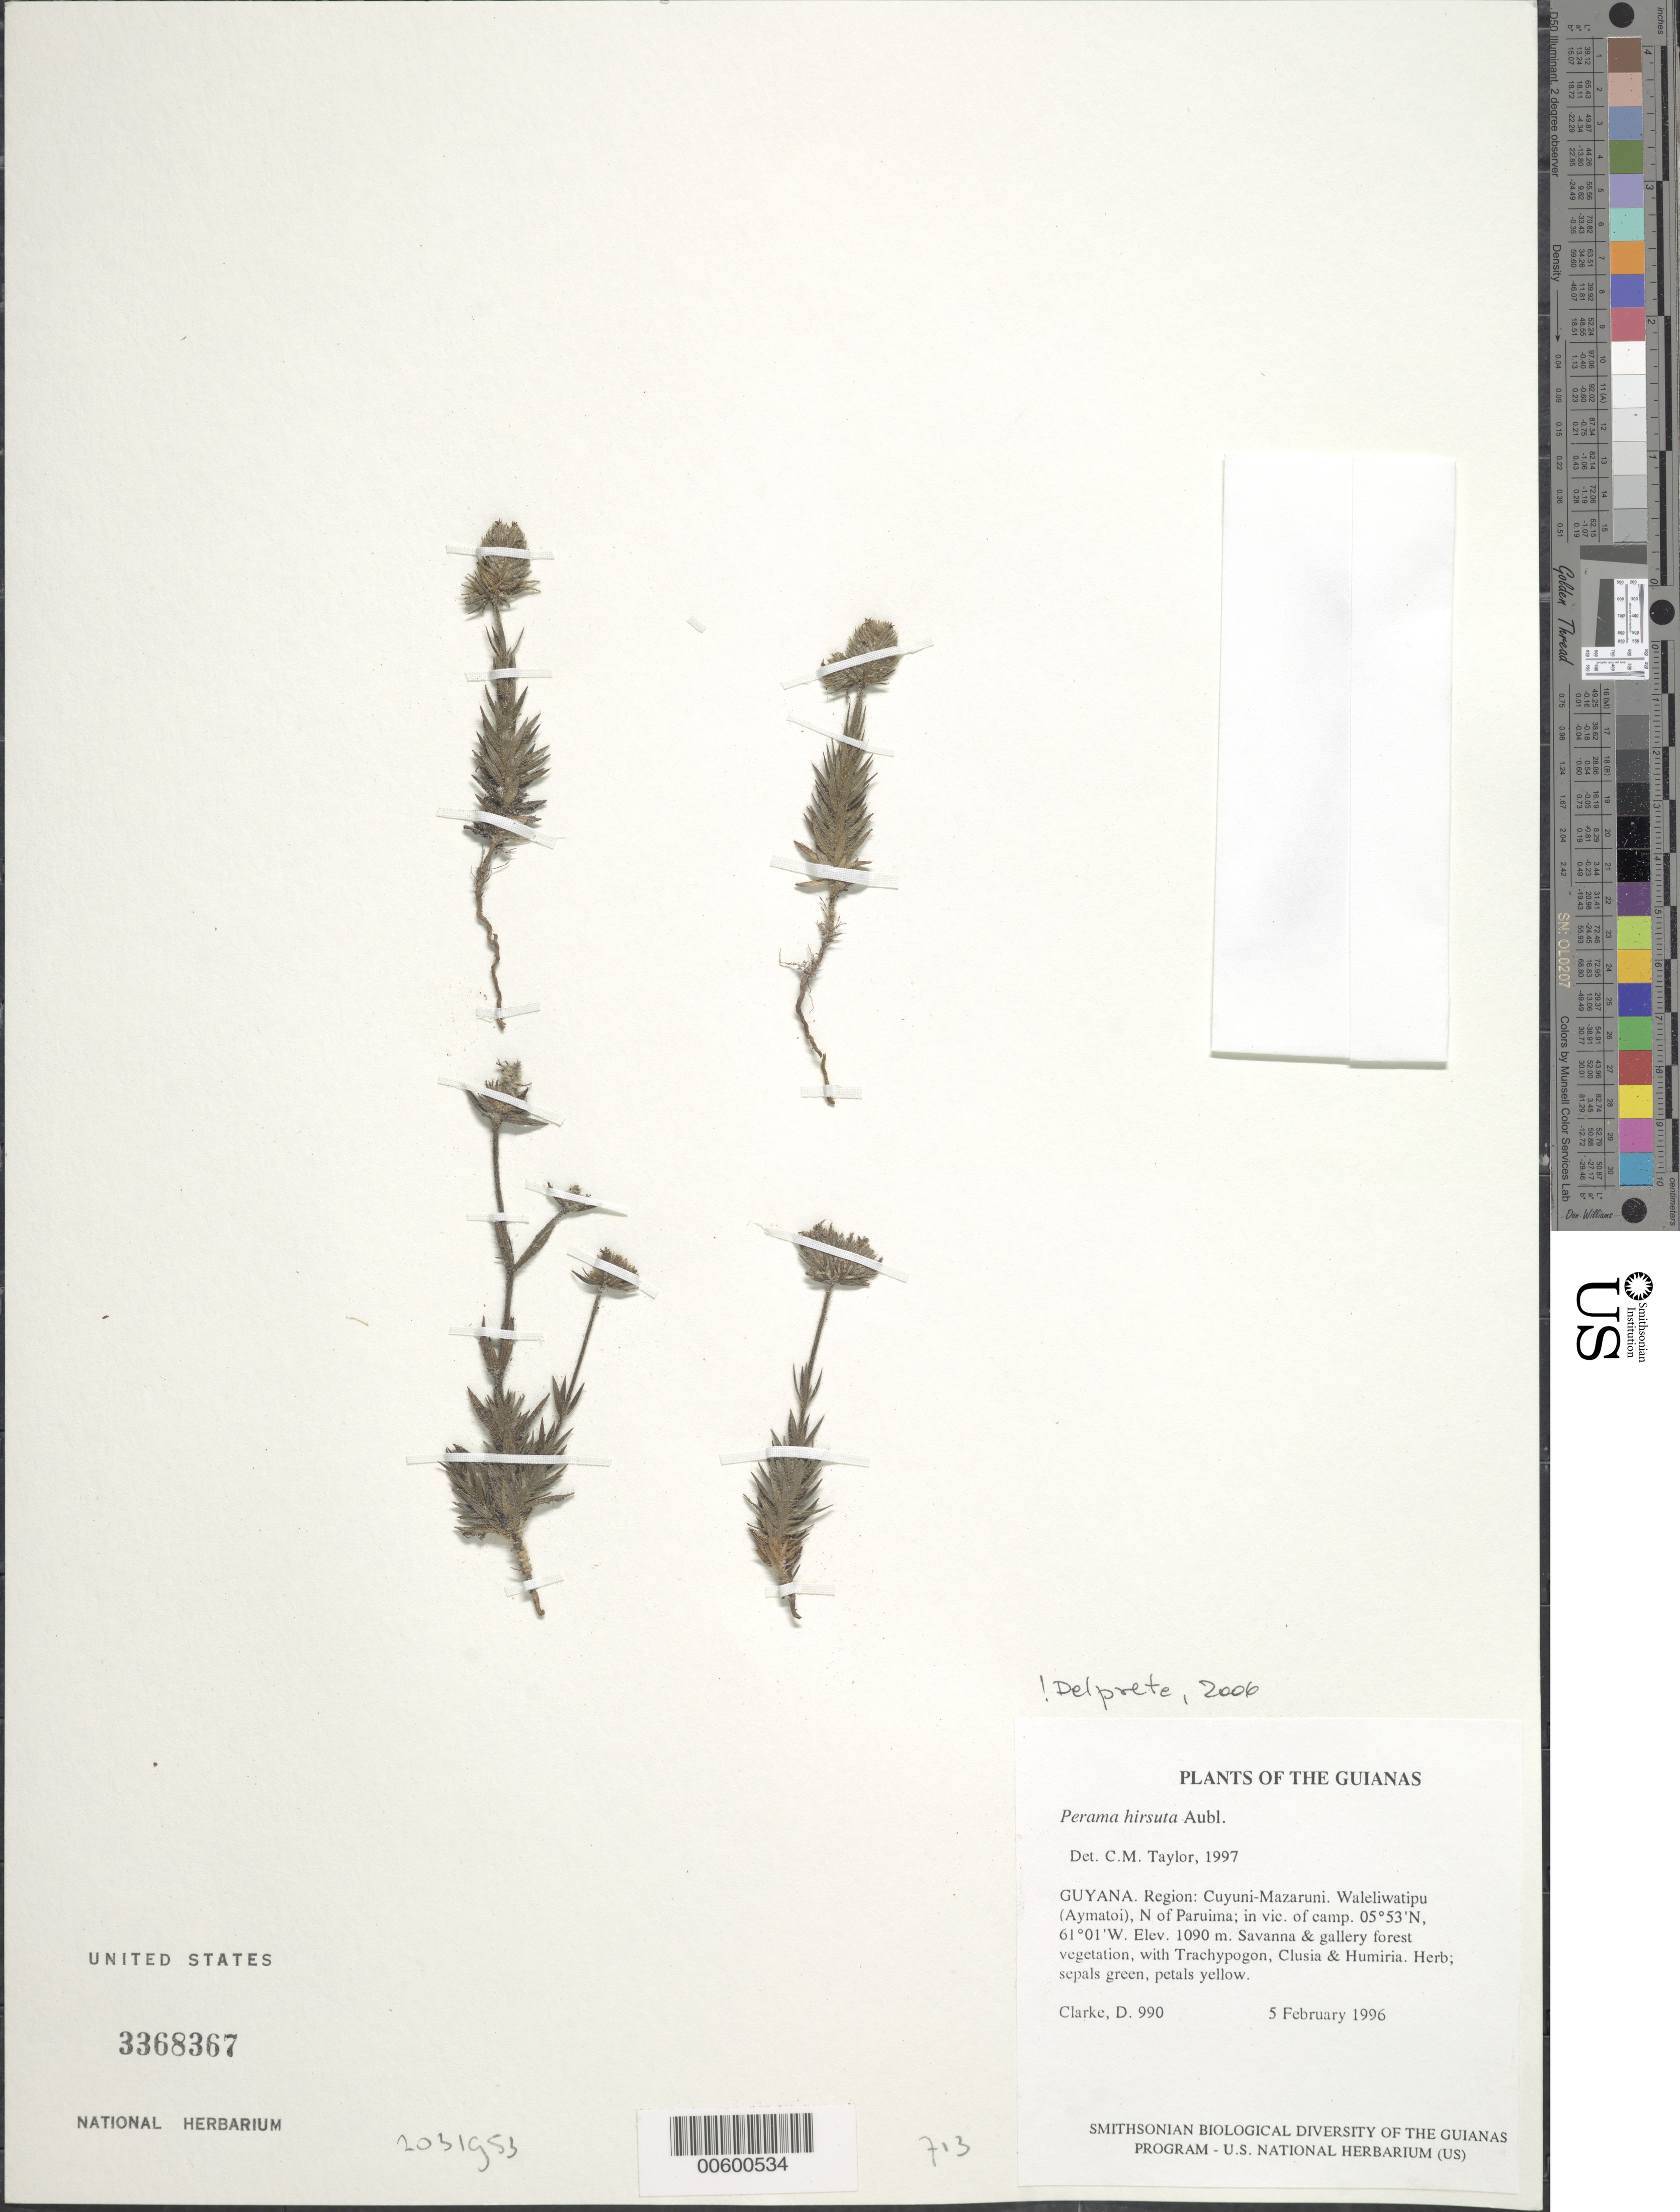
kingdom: Plantae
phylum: Tracheophyta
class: Magnoliopsida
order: Gentianales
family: Rubiaceae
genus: Perama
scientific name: Perama hirsuta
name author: Aubl.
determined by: Delprete, P. G., Herb. de Guyane Cay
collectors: H. D. Clarke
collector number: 990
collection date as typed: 5 February 1996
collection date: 1996-02-05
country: Guyana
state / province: Cuyuni-Mazaruni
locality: Waleliwatipu (Aymatoi), N of Paruima; in vic. of camp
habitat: Savanna & gallery forest vegetation, with Trachypogon, Clusia & Humiria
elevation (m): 1090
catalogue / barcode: US 3368367